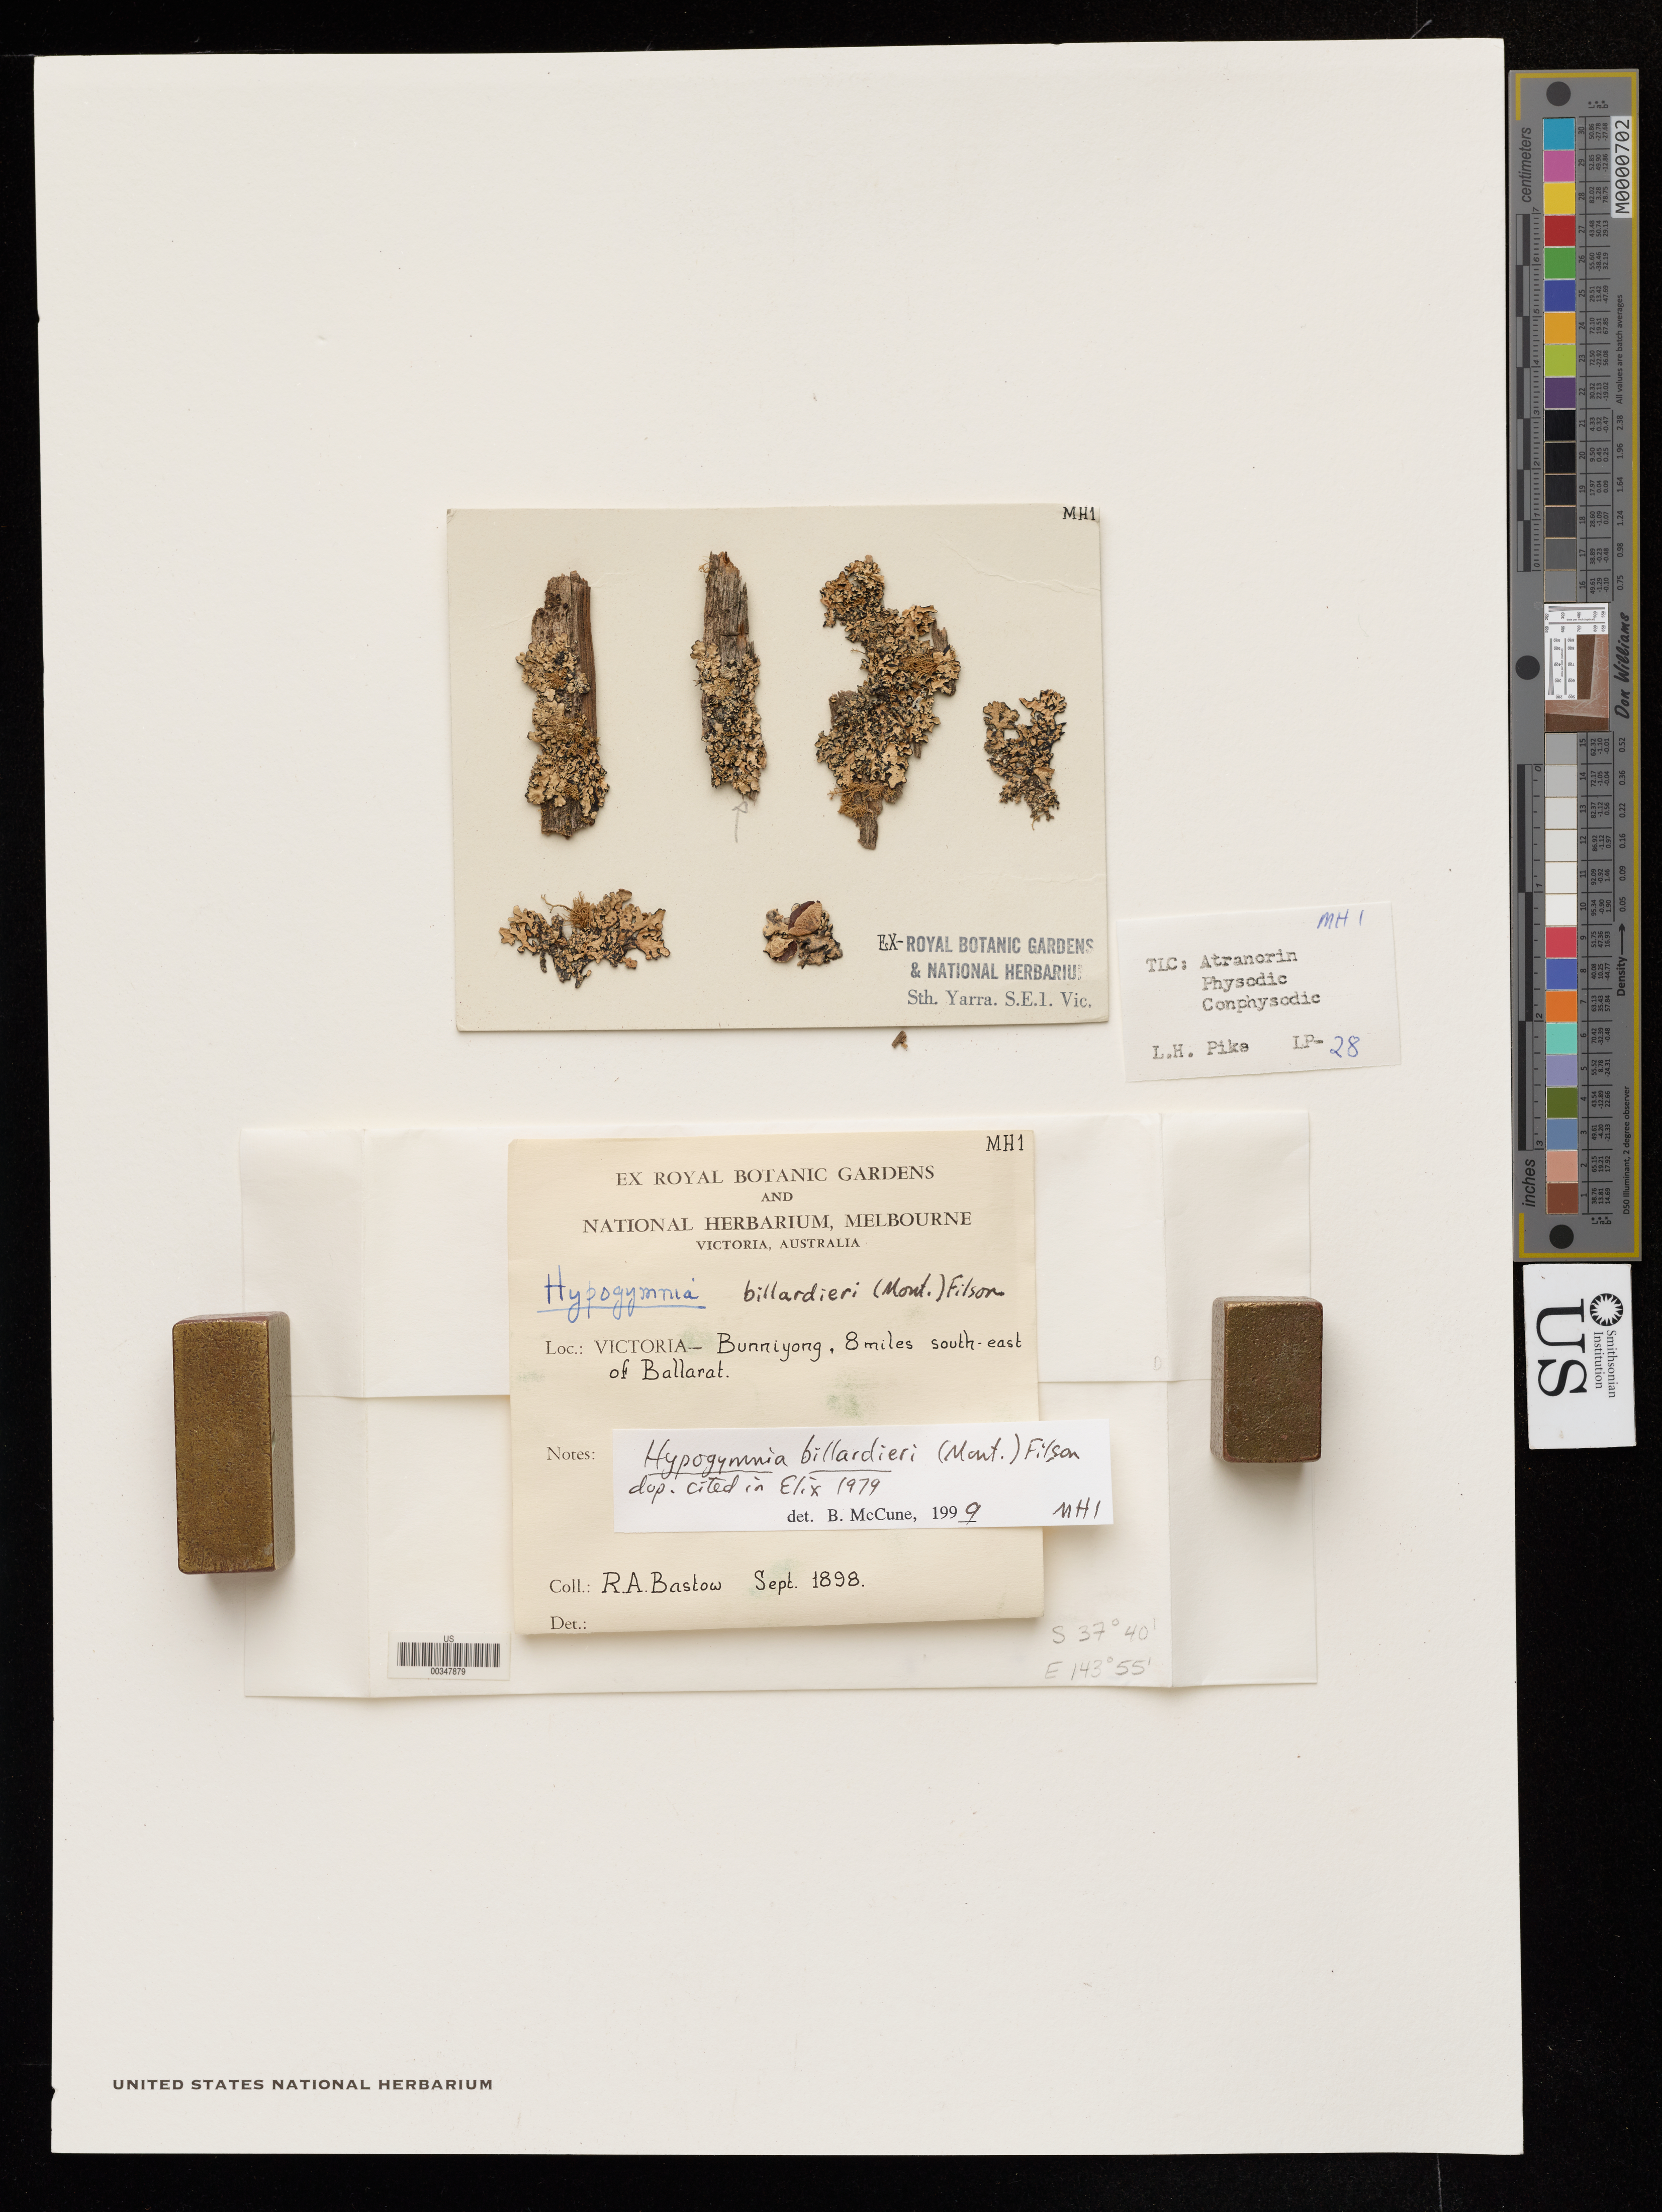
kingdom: Fungi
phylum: Ascomycota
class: Lecanoromycetes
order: Lecanorales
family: Parmeliaceae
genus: Hypogymnia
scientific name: Hypogymnia billardieri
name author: (Mont.) Filson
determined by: McCune, B.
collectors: R. Bastow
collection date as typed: Sep 1898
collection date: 1898-09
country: Australia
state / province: Victoria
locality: Bunniyong, 8 mi se of ballarat